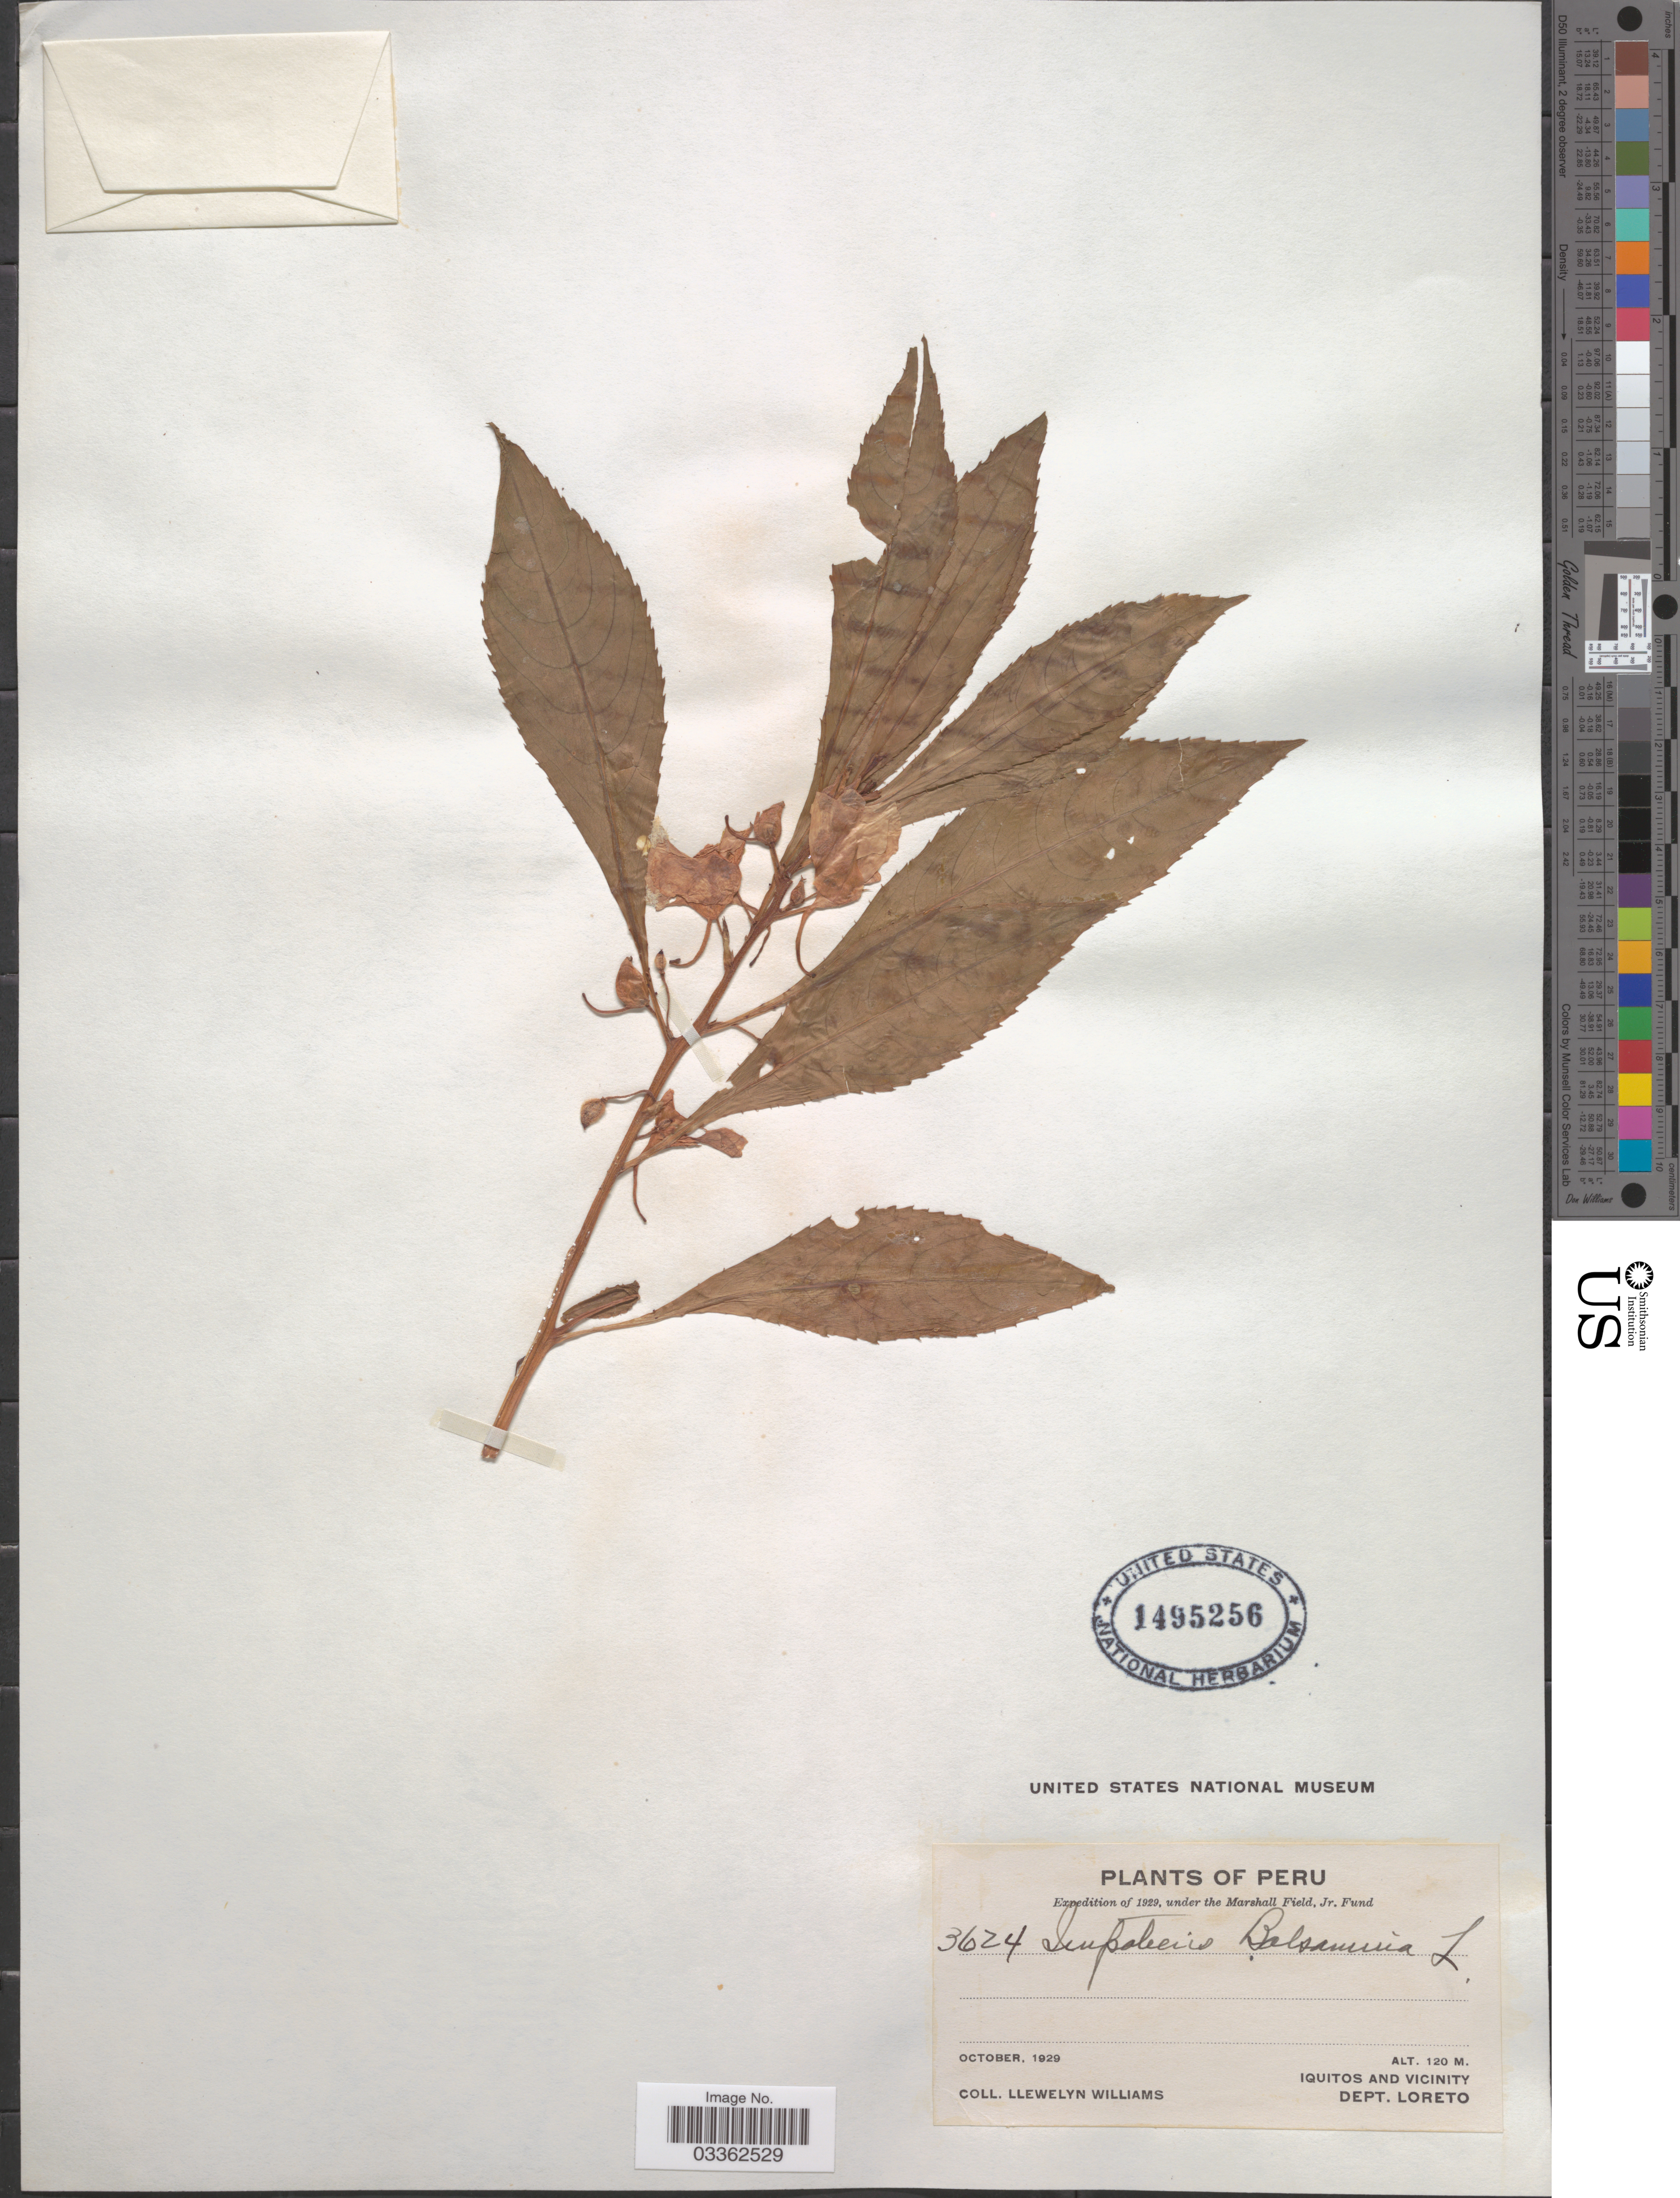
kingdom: Plantae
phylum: Tracheophyta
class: Magnoliopsida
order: Ericales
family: Balsaminaceae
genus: Impatiens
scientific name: Impatiens balsamina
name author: L.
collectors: Ll. Williams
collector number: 3624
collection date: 1929-10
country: Peru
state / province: Loreto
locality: Iquitos and vicinity.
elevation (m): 120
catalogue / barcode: US 1495256